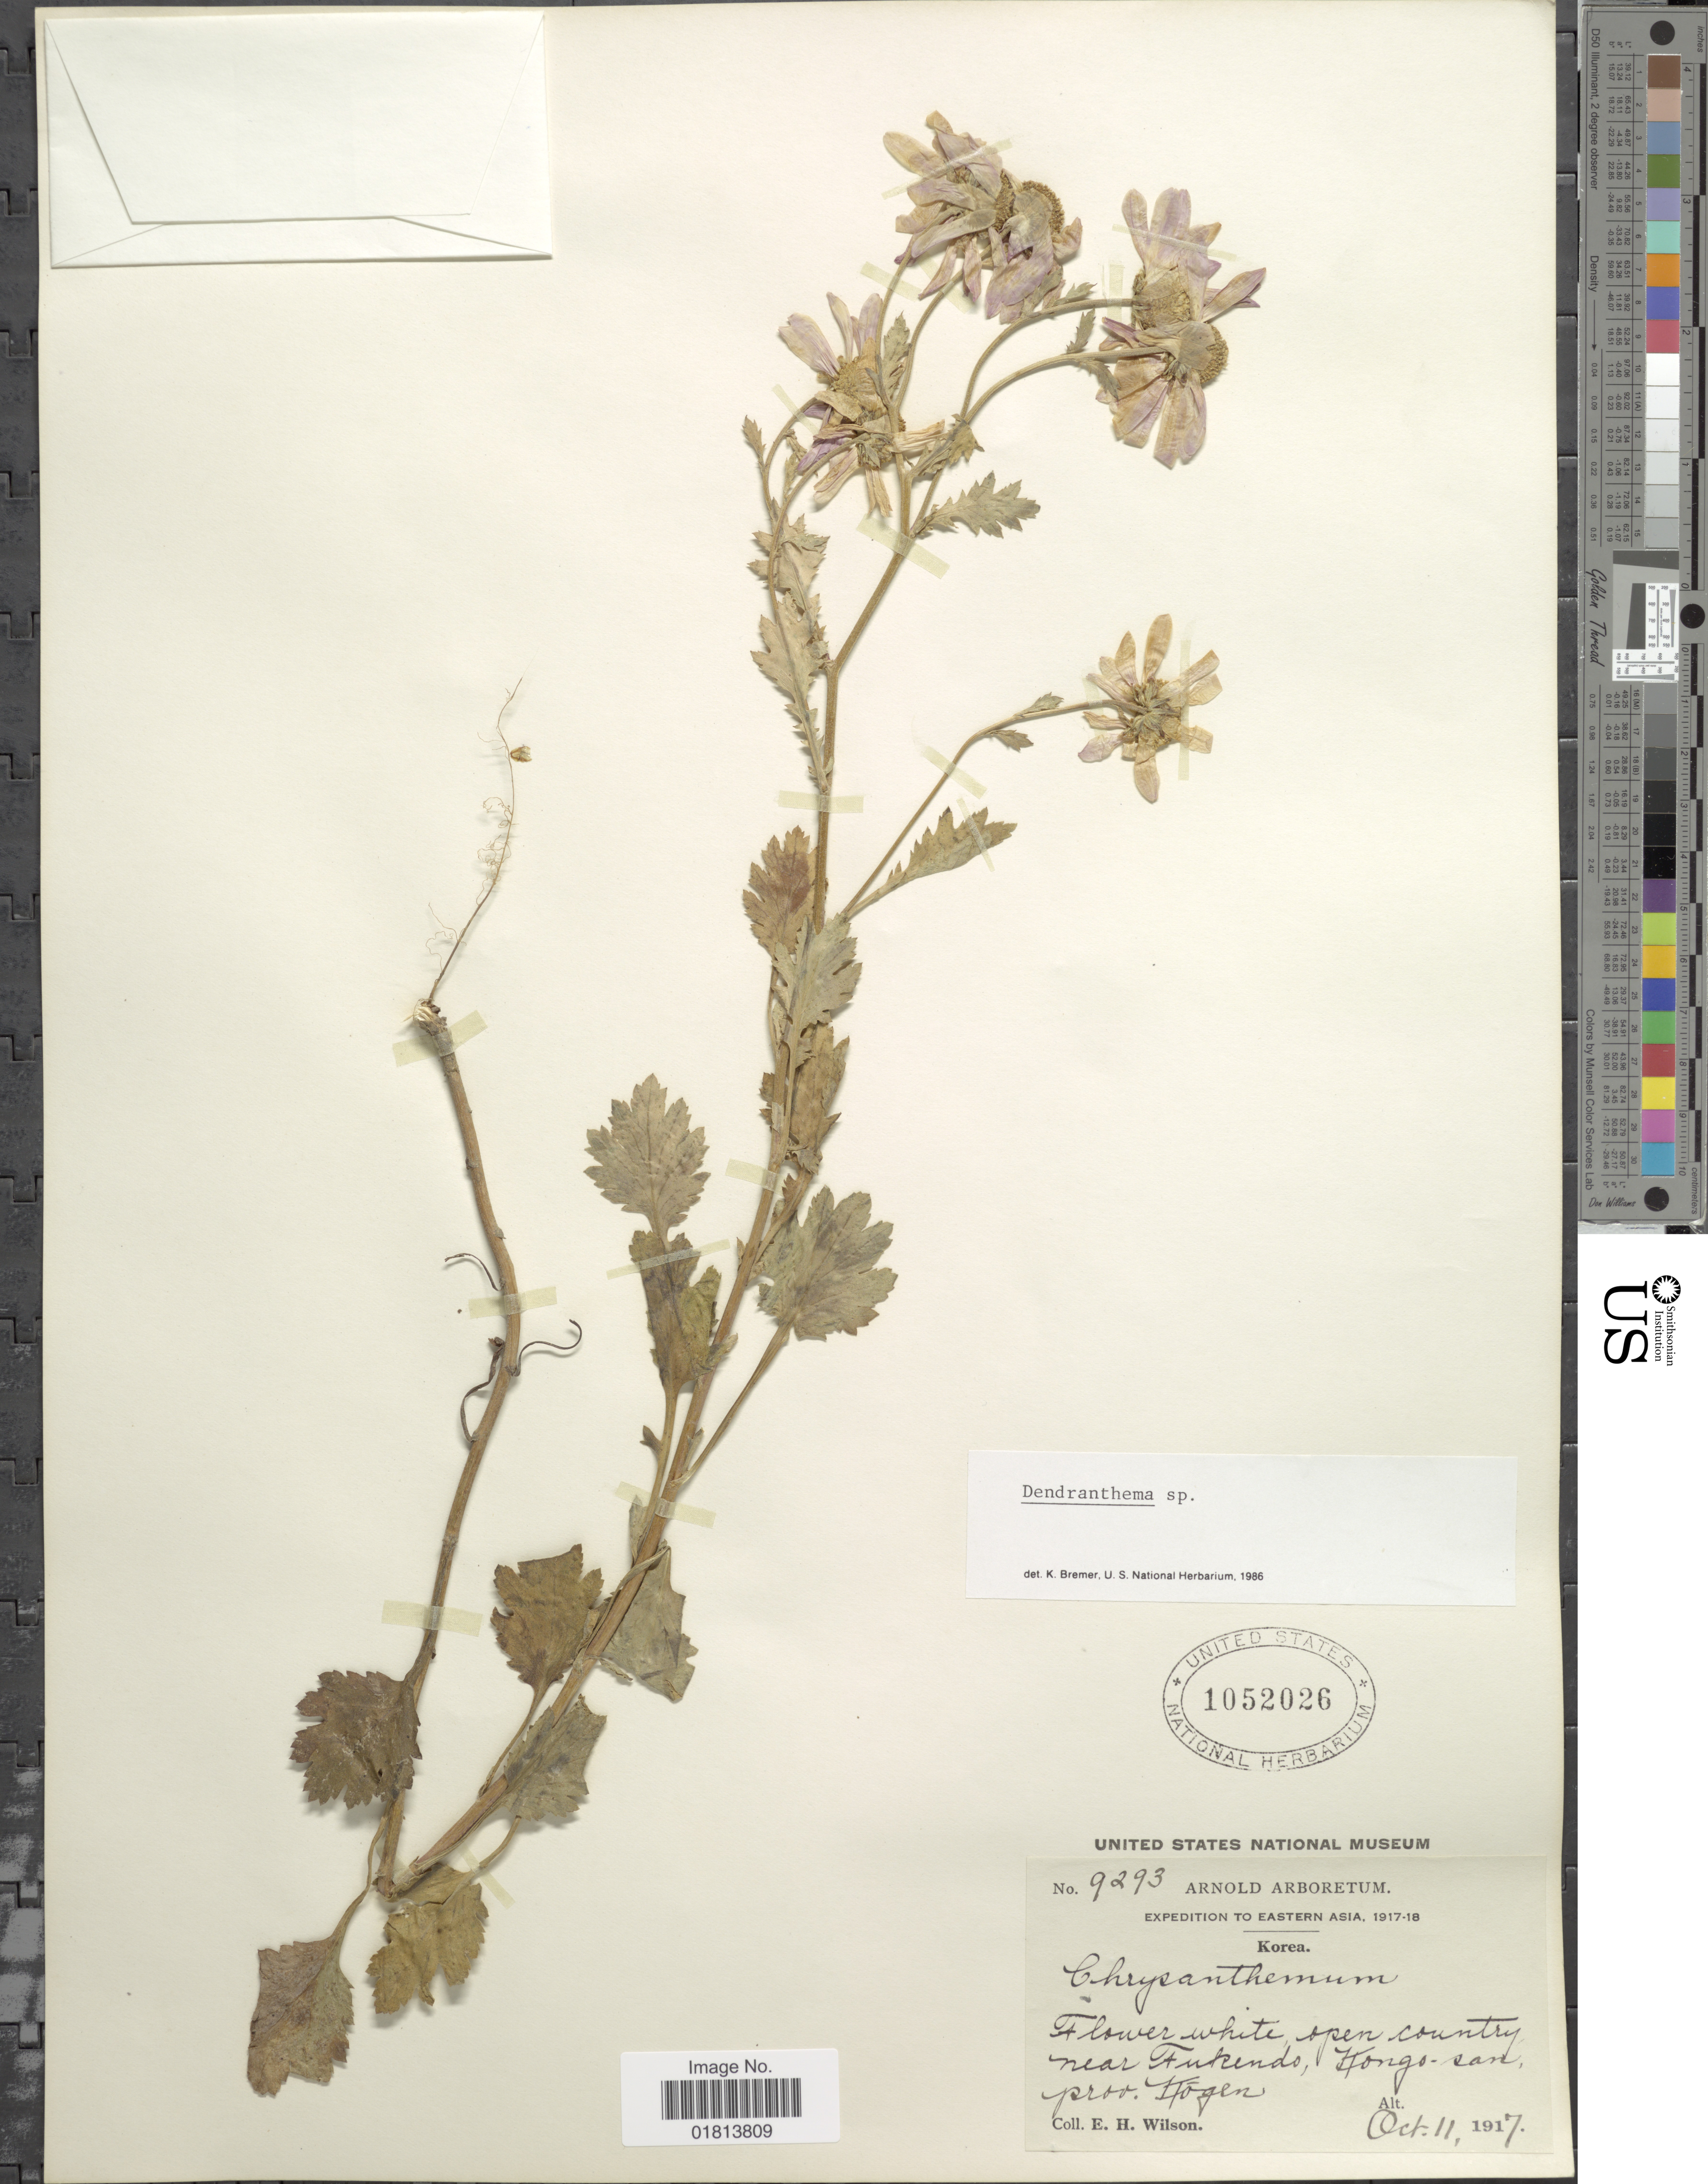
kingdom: Plantae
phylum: Tracheophyta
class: Magnoliopsida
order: Asterales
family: Asteraceae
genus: Dendranthema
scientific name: Dendranthema sp.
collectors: E. Wilson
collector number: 9293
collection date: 1917-10-11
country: North Korea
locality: Eastern Asia, Near Fukendo, Kongo-san, prov. Kogen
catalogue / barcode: US 1052026